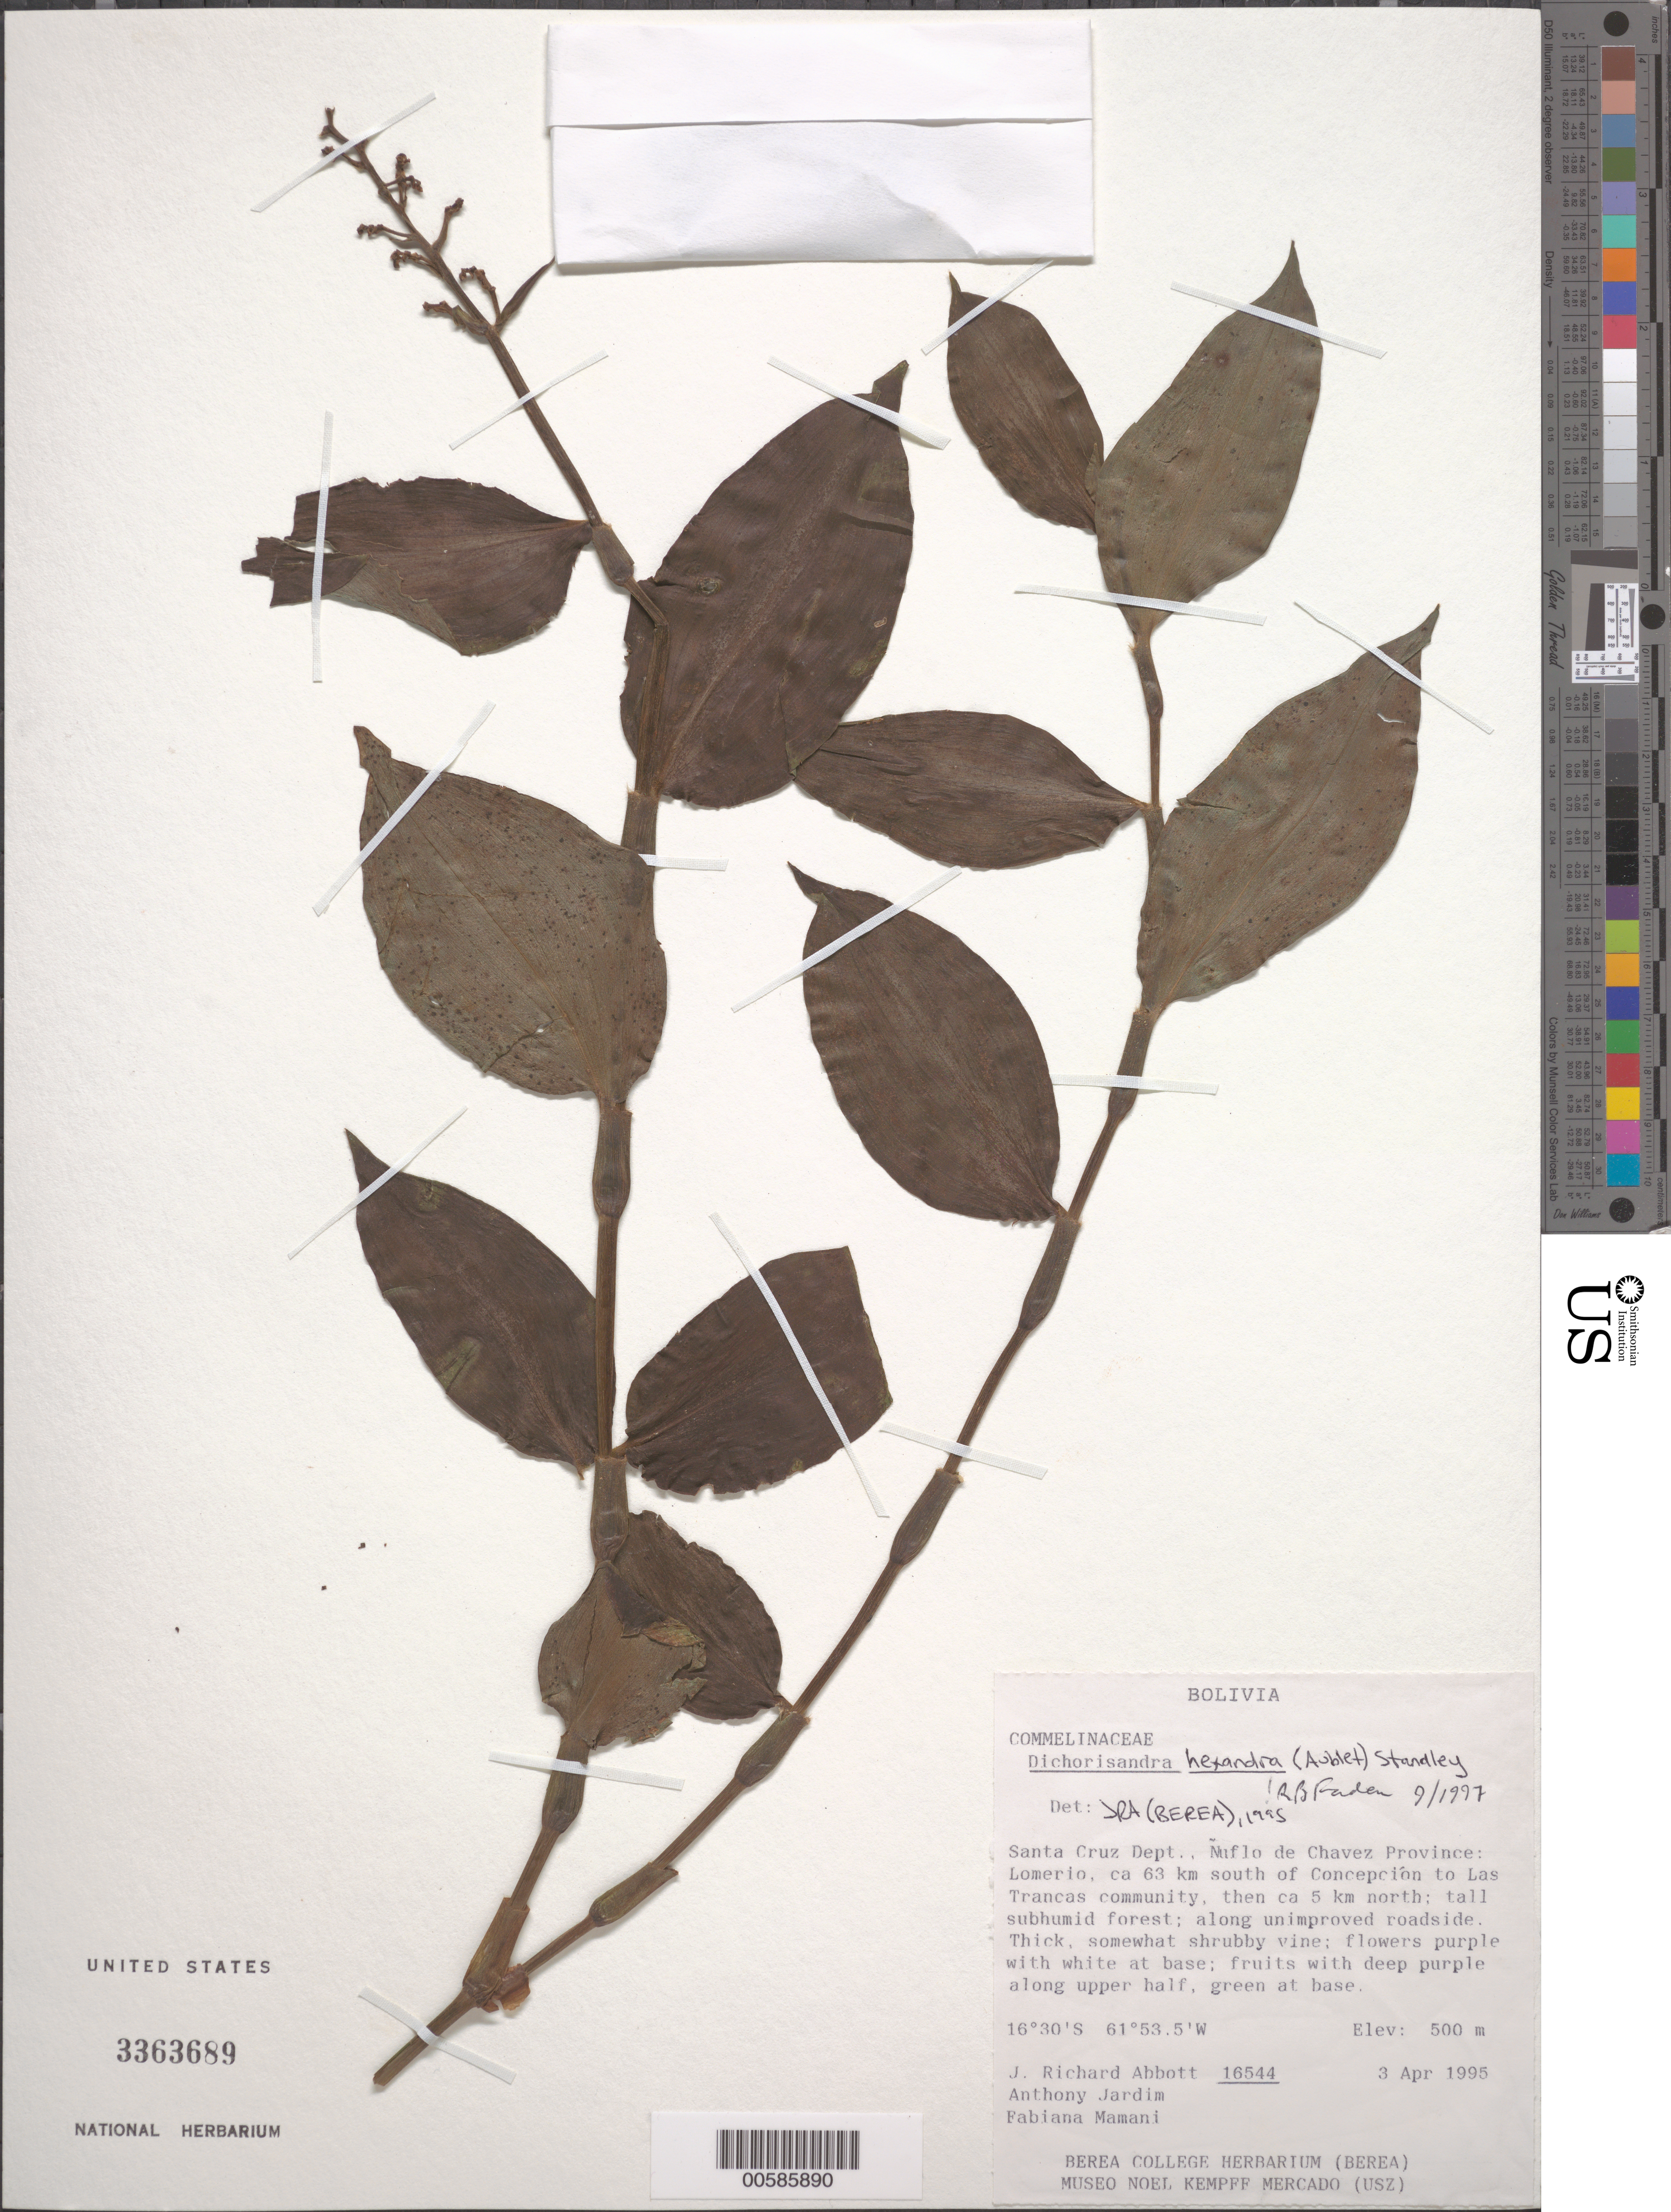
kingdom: Plantae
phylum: Tracheophyta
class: Liliopsida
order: Commelinales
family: Commelinaceae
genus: Dichorisandra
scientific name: Dichorisandra hexandra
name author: (Aubl.) Standl.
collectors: J. R. Abbott, A. Jardim & F. Mamani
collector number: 16544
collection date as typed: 03 Apr 1995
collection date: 1995-04-03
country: Bolivia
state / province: Santa Cruz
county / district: Ñuflo de Chávez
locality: Lomerio, S of Concepcion to Las Trancas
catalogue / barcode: US 3363689